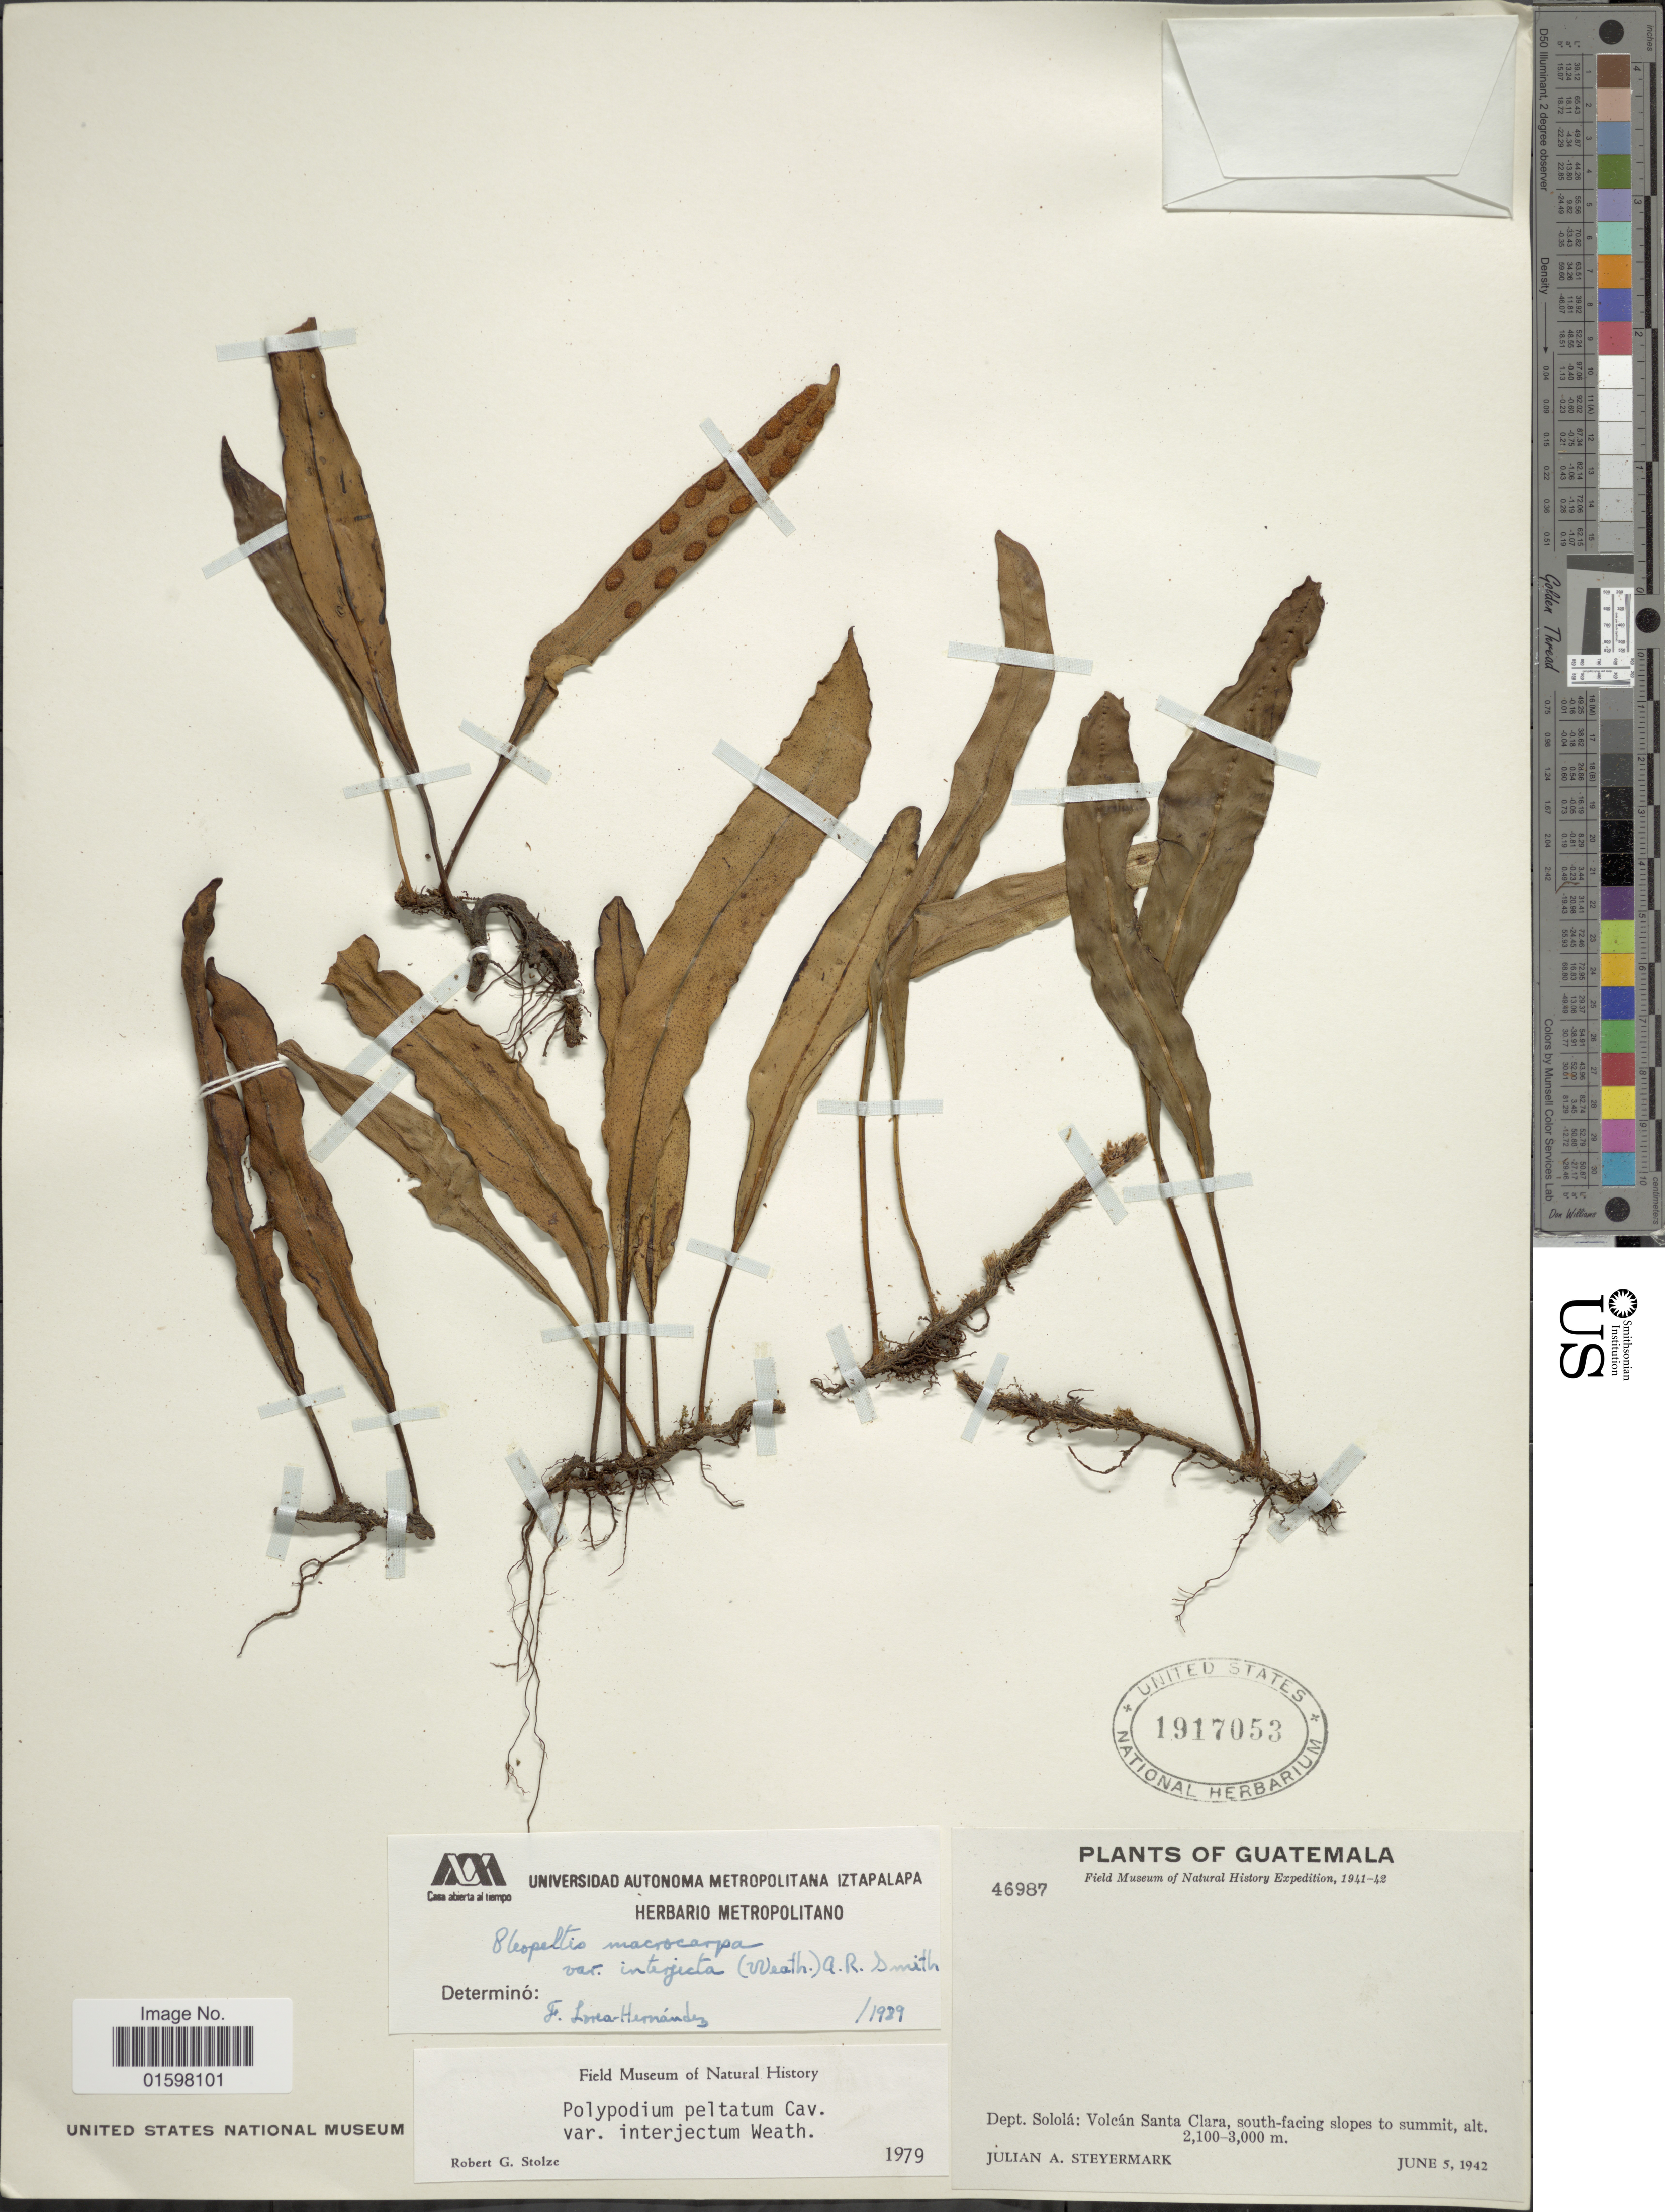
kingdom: Plantae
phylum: Tracheophyta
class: Polypodiopsida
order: Polypodiales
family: Polypodiaceae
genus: Pleopeltis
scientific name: Pleopeltis peltata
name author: Scort.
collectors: J. Steyermark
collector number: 46987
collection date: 1942-06-05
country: Guatemala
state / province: Sololá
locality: Dept. Solola: Volcan Santa Clara, south-facing slopes to summit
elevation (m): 2100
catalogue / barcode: US 1917053